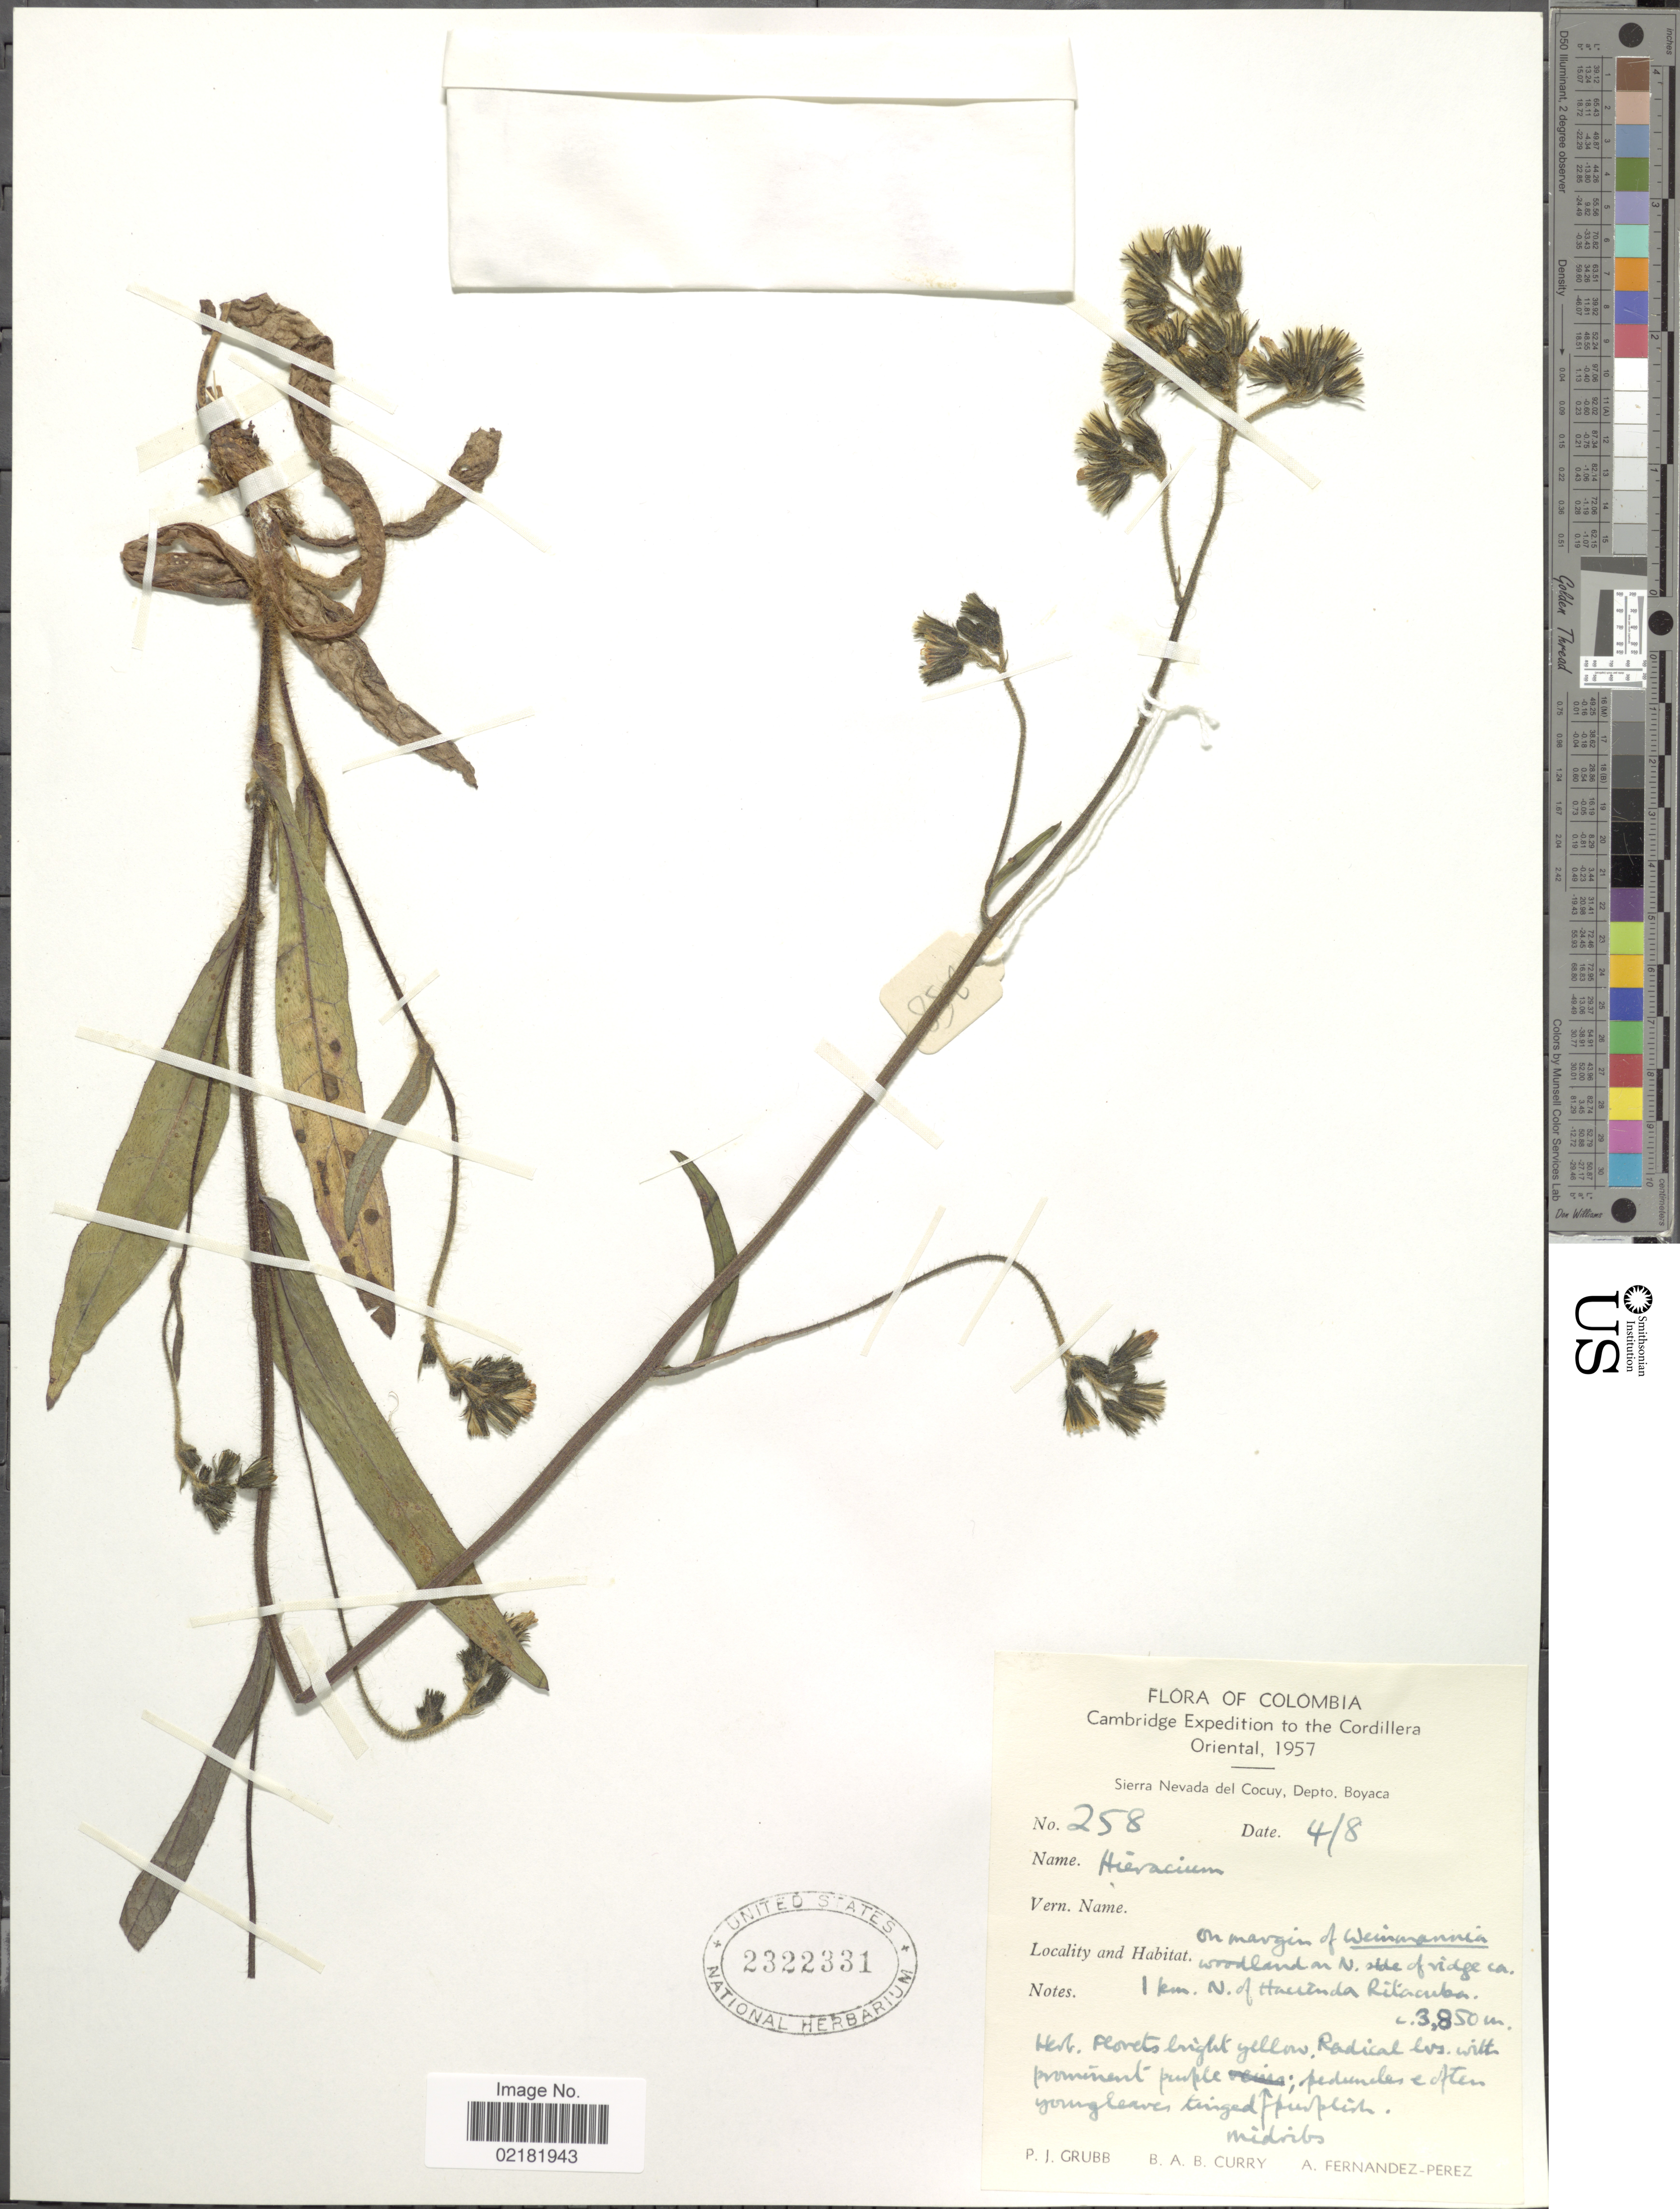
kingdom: Plantae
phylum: Tracheophyta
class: Magnoliopsida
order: Asterales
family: Asteraceae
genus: Hieracium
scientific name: Hieracium repandulare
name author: Druce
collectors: P. J. Grubb, B. A. B. Curry & A. Fernández-Pérez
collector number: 258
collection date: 1957-08-04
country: Colombia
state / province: Boyacá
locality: Cordillera Oriental, Sierra Nevada del Cocuy, on margin, woodland on N. side of ridge ca. 1 km. of Hacienda Ritacuba.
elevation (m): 3850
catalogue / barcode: US 2322331